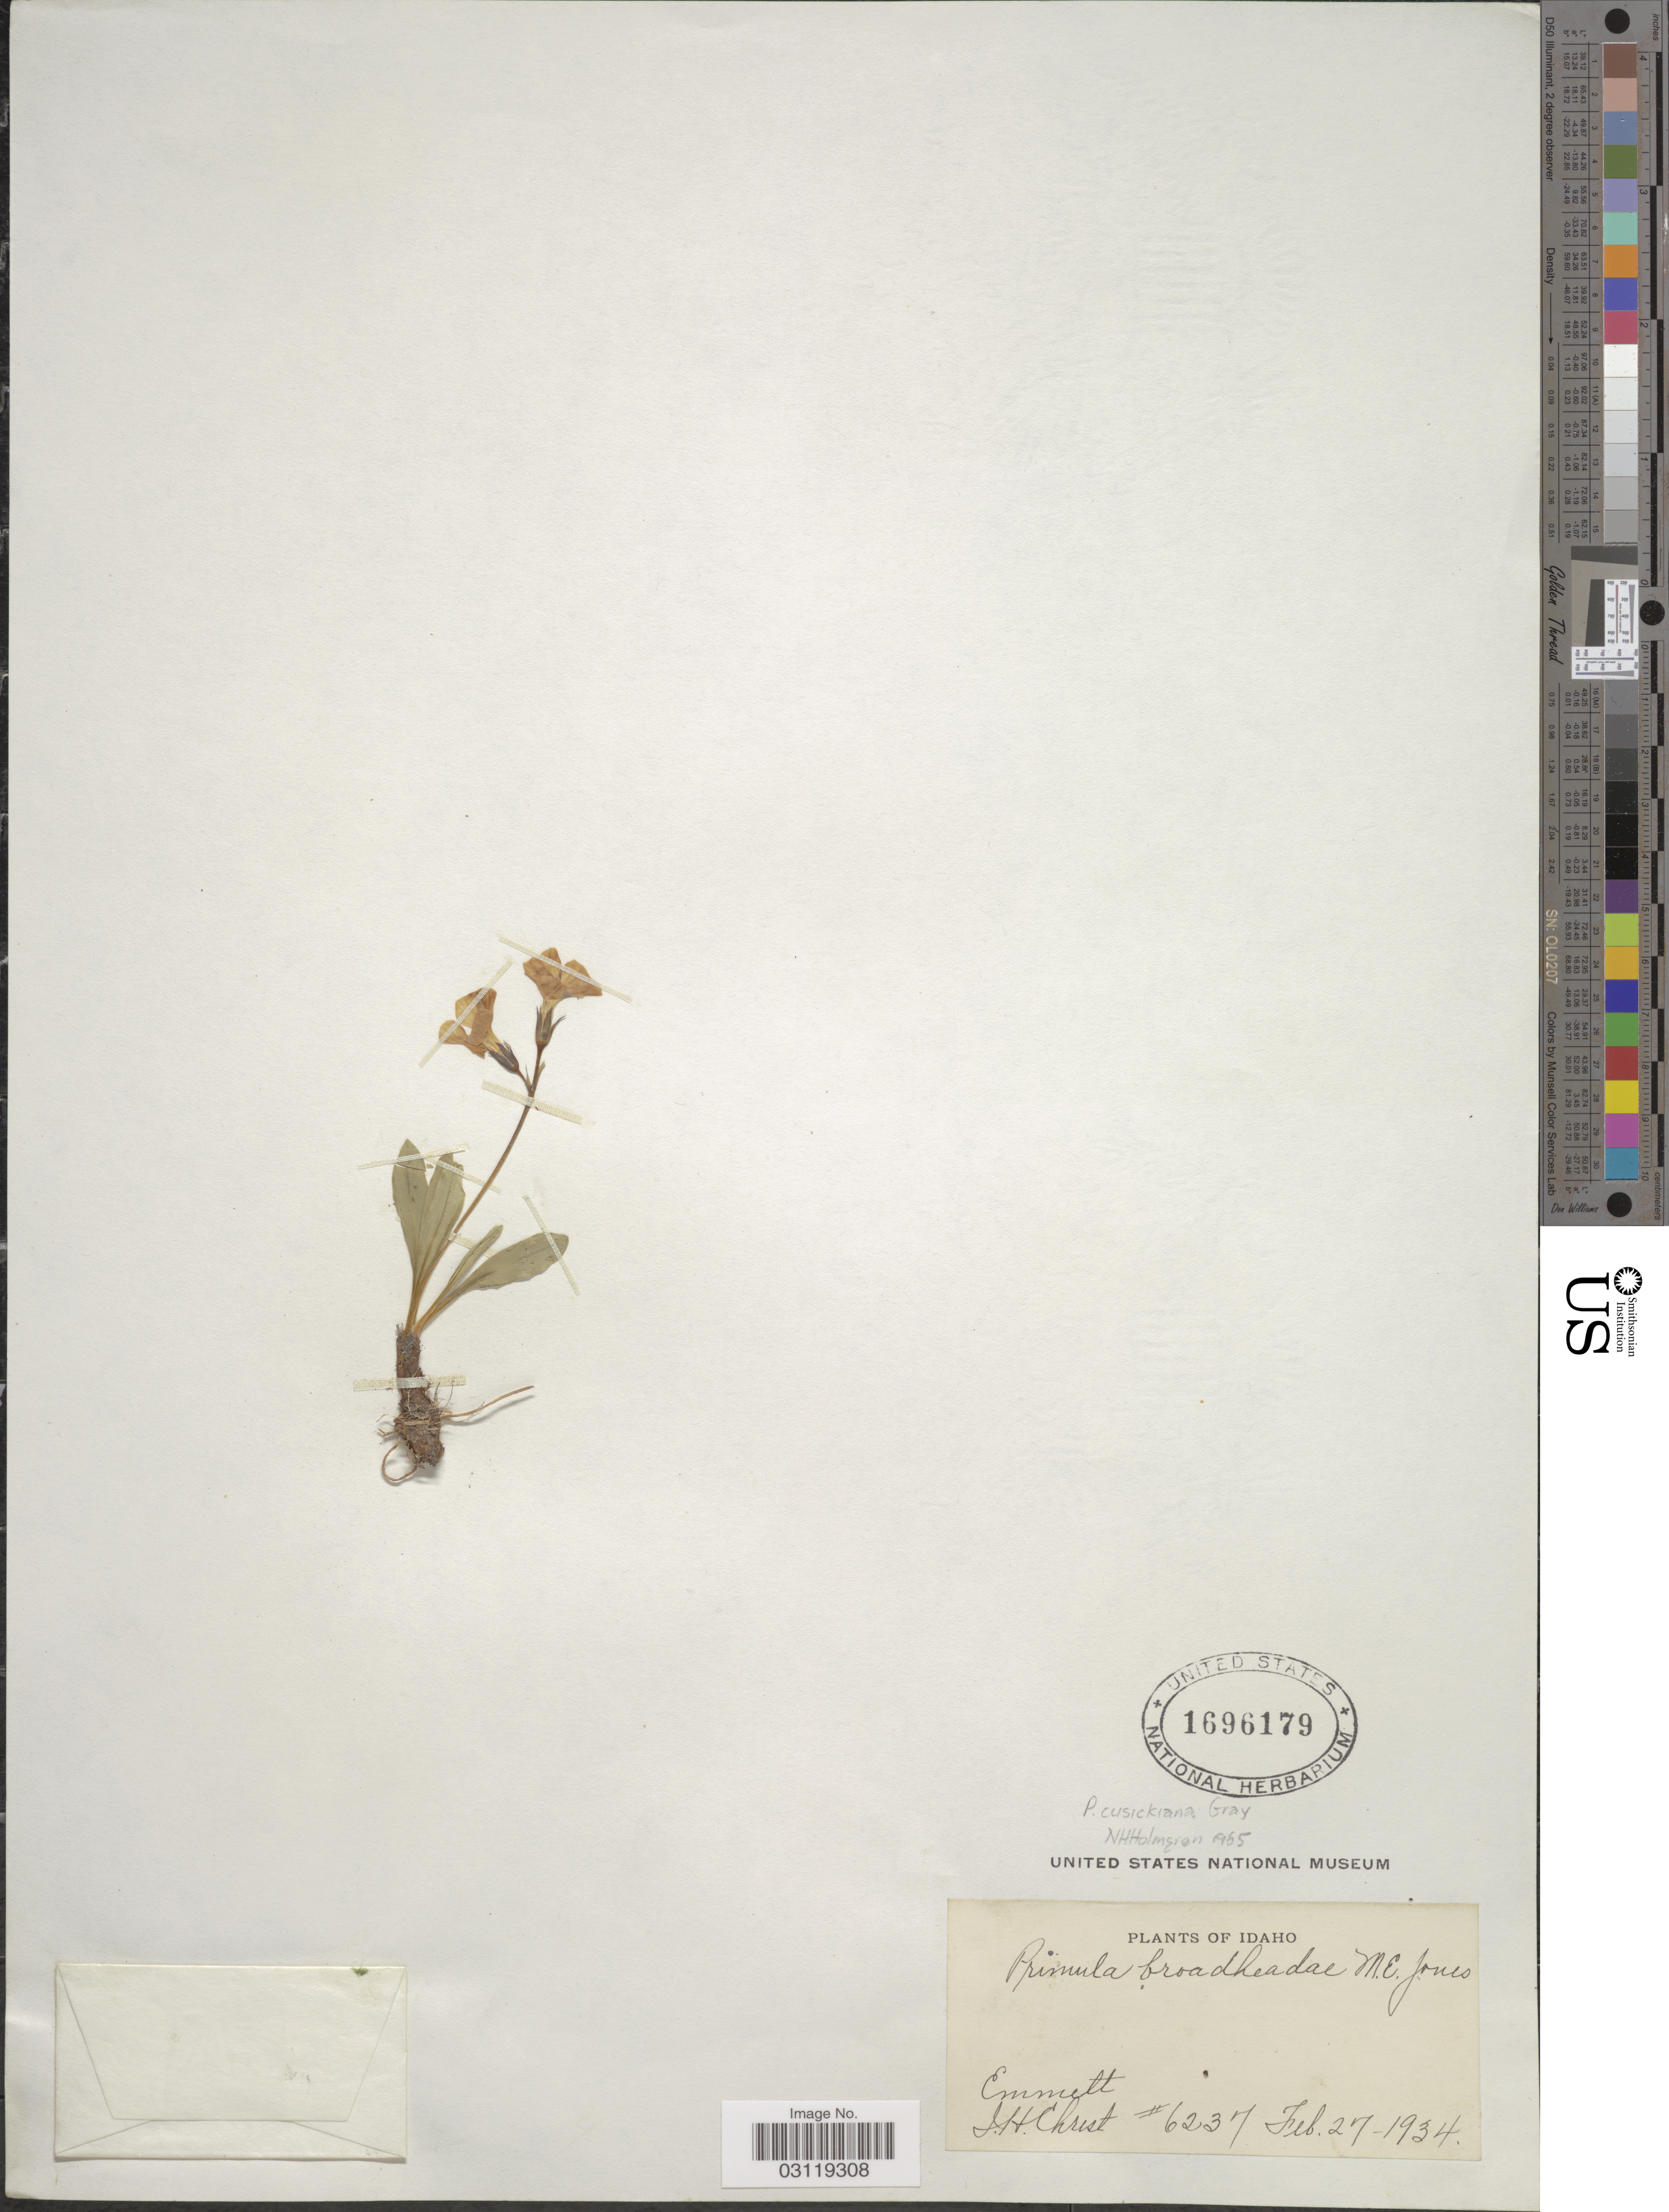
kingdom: Plantae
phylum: Tracheophyta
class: Magnoliopsida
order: Ericales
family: Primulaceae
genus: Primula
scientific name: Primula cusickiana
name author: (A. Gray) A. Gray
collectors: J. H. Christ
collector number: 6237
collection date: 1934-02-27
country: United States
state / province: Idaho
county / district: Canyon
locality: Emmett.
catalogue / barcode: US 1696179